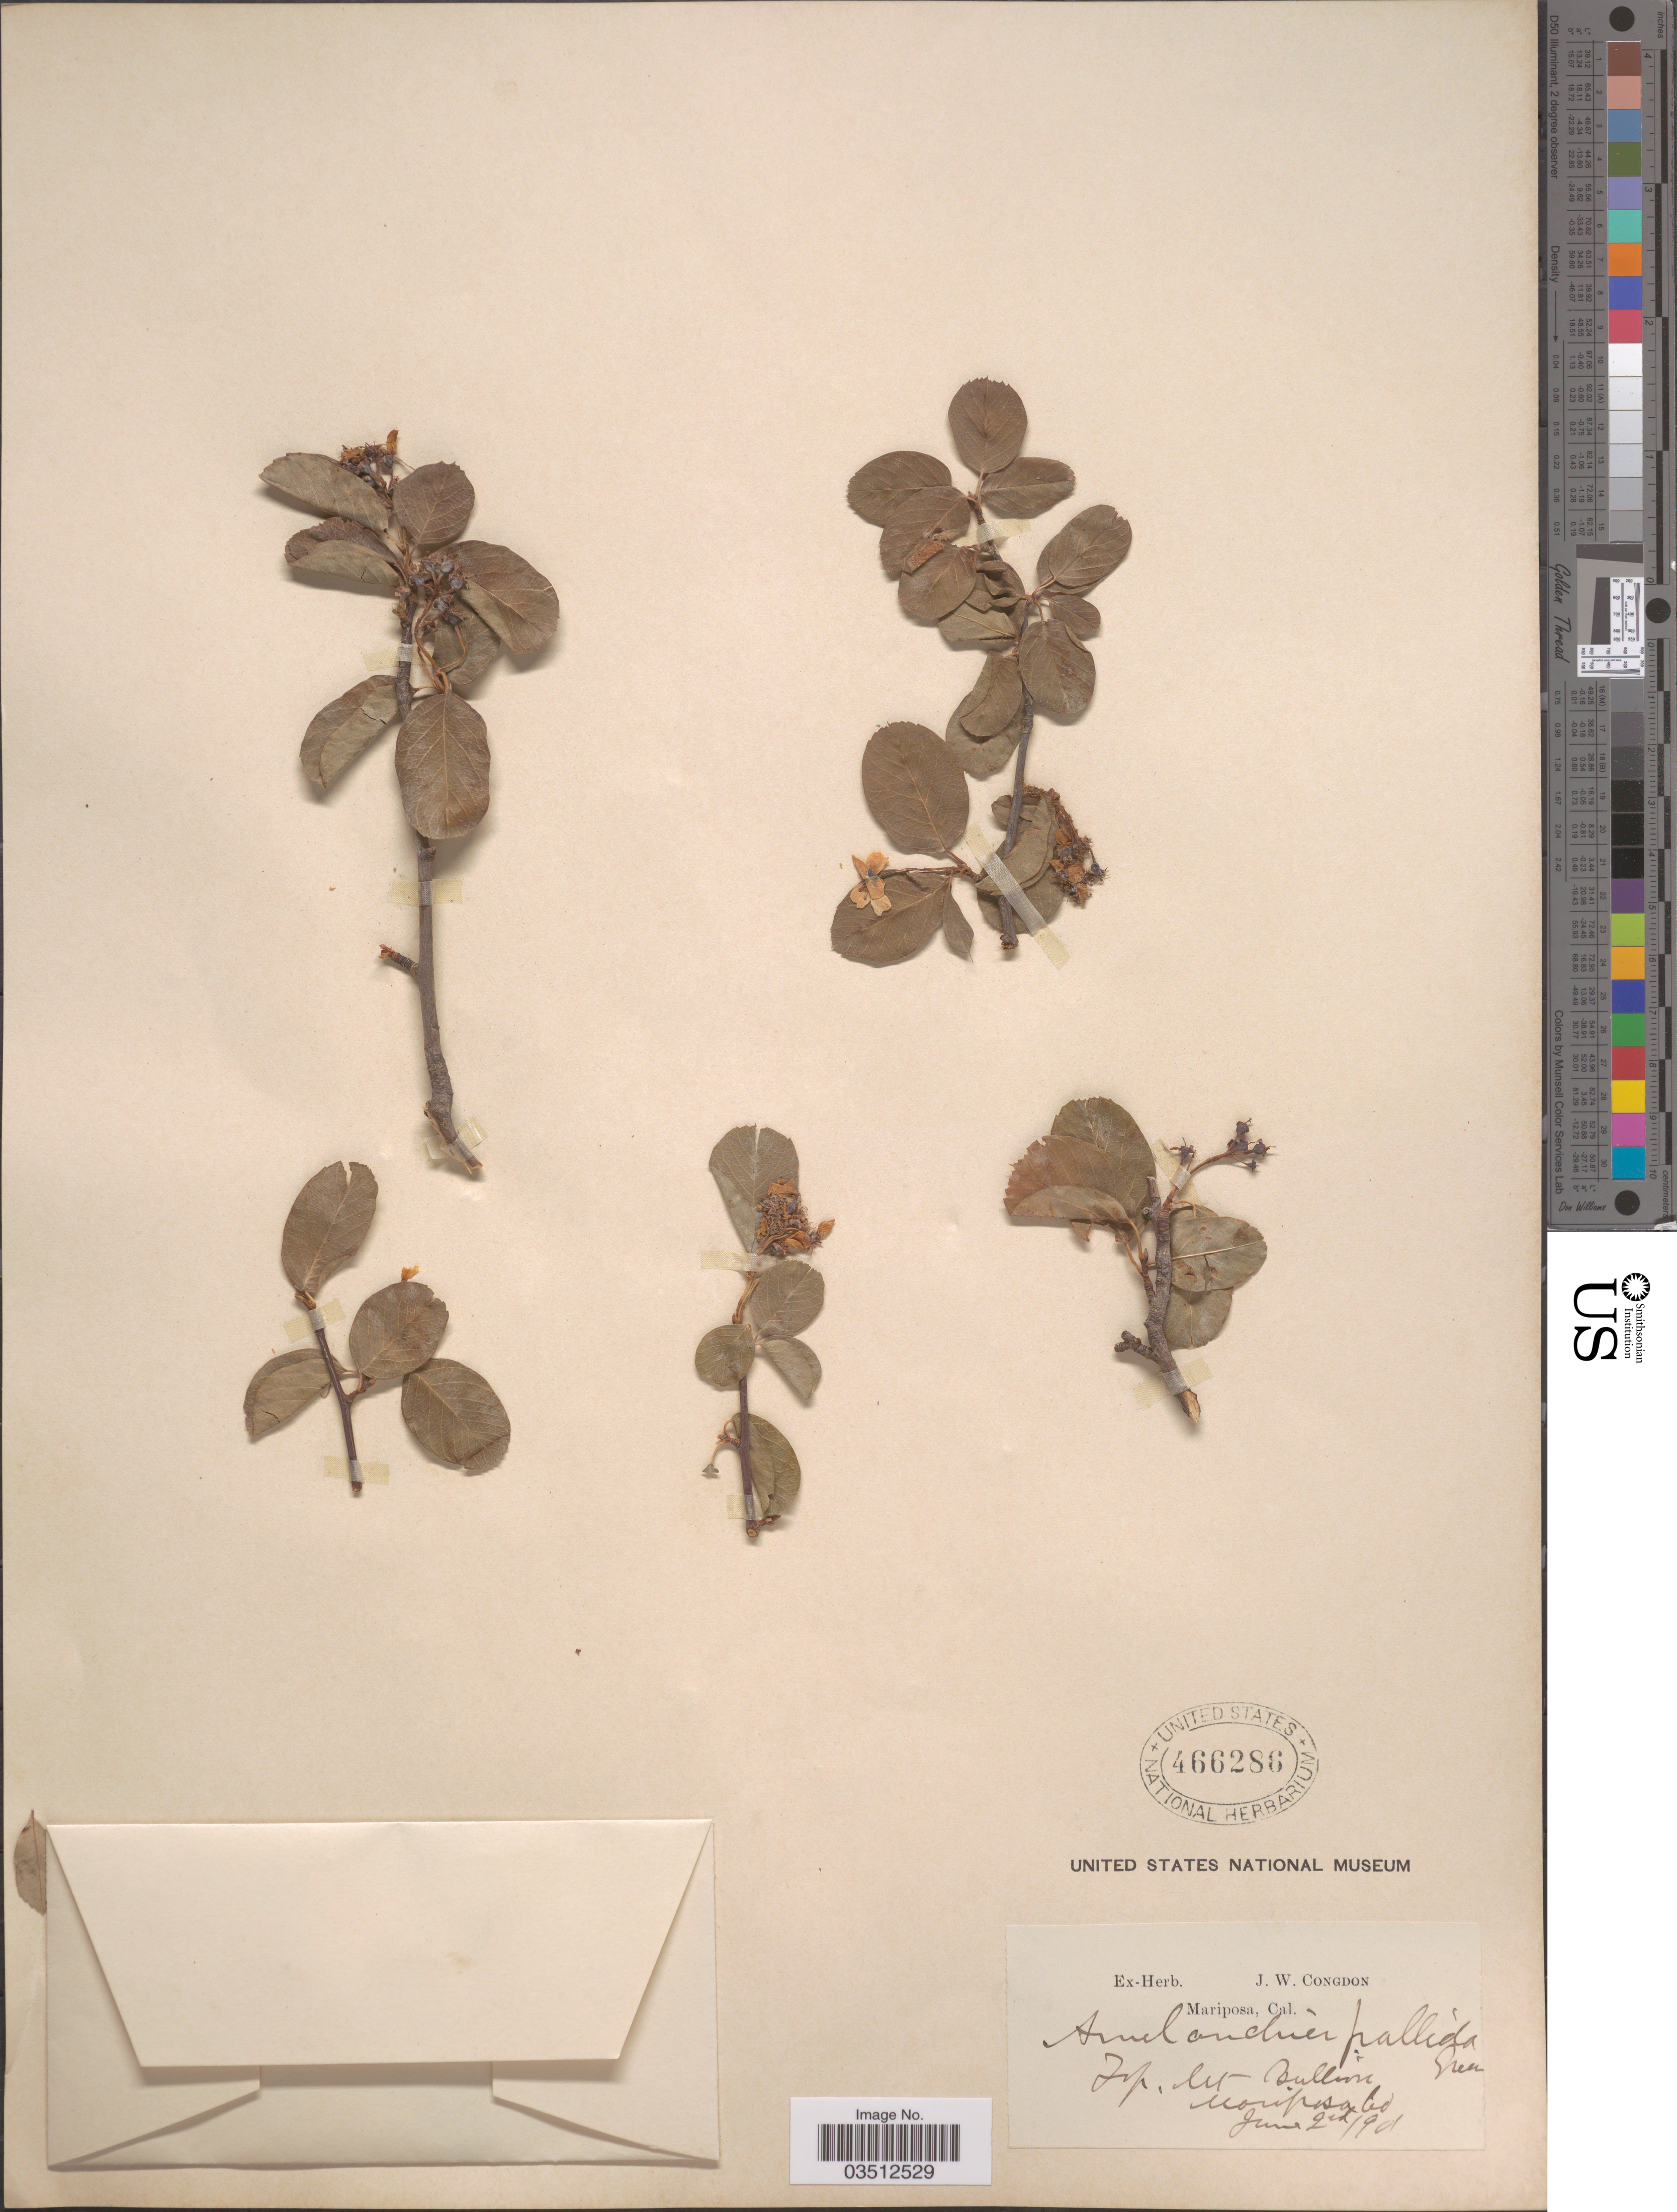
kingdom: Plantae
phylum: Tracheophyta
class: Magnoliopsida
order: Rosales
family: Rosaceae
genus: Amelanchier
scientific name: Amelanchier pallida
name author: Greene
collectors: ex herb. J. W. Congdon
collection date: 1901-06-02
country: United States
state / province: California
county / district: Mariposa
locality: Mariposa. Mariposa Co.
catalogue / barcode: US 466286